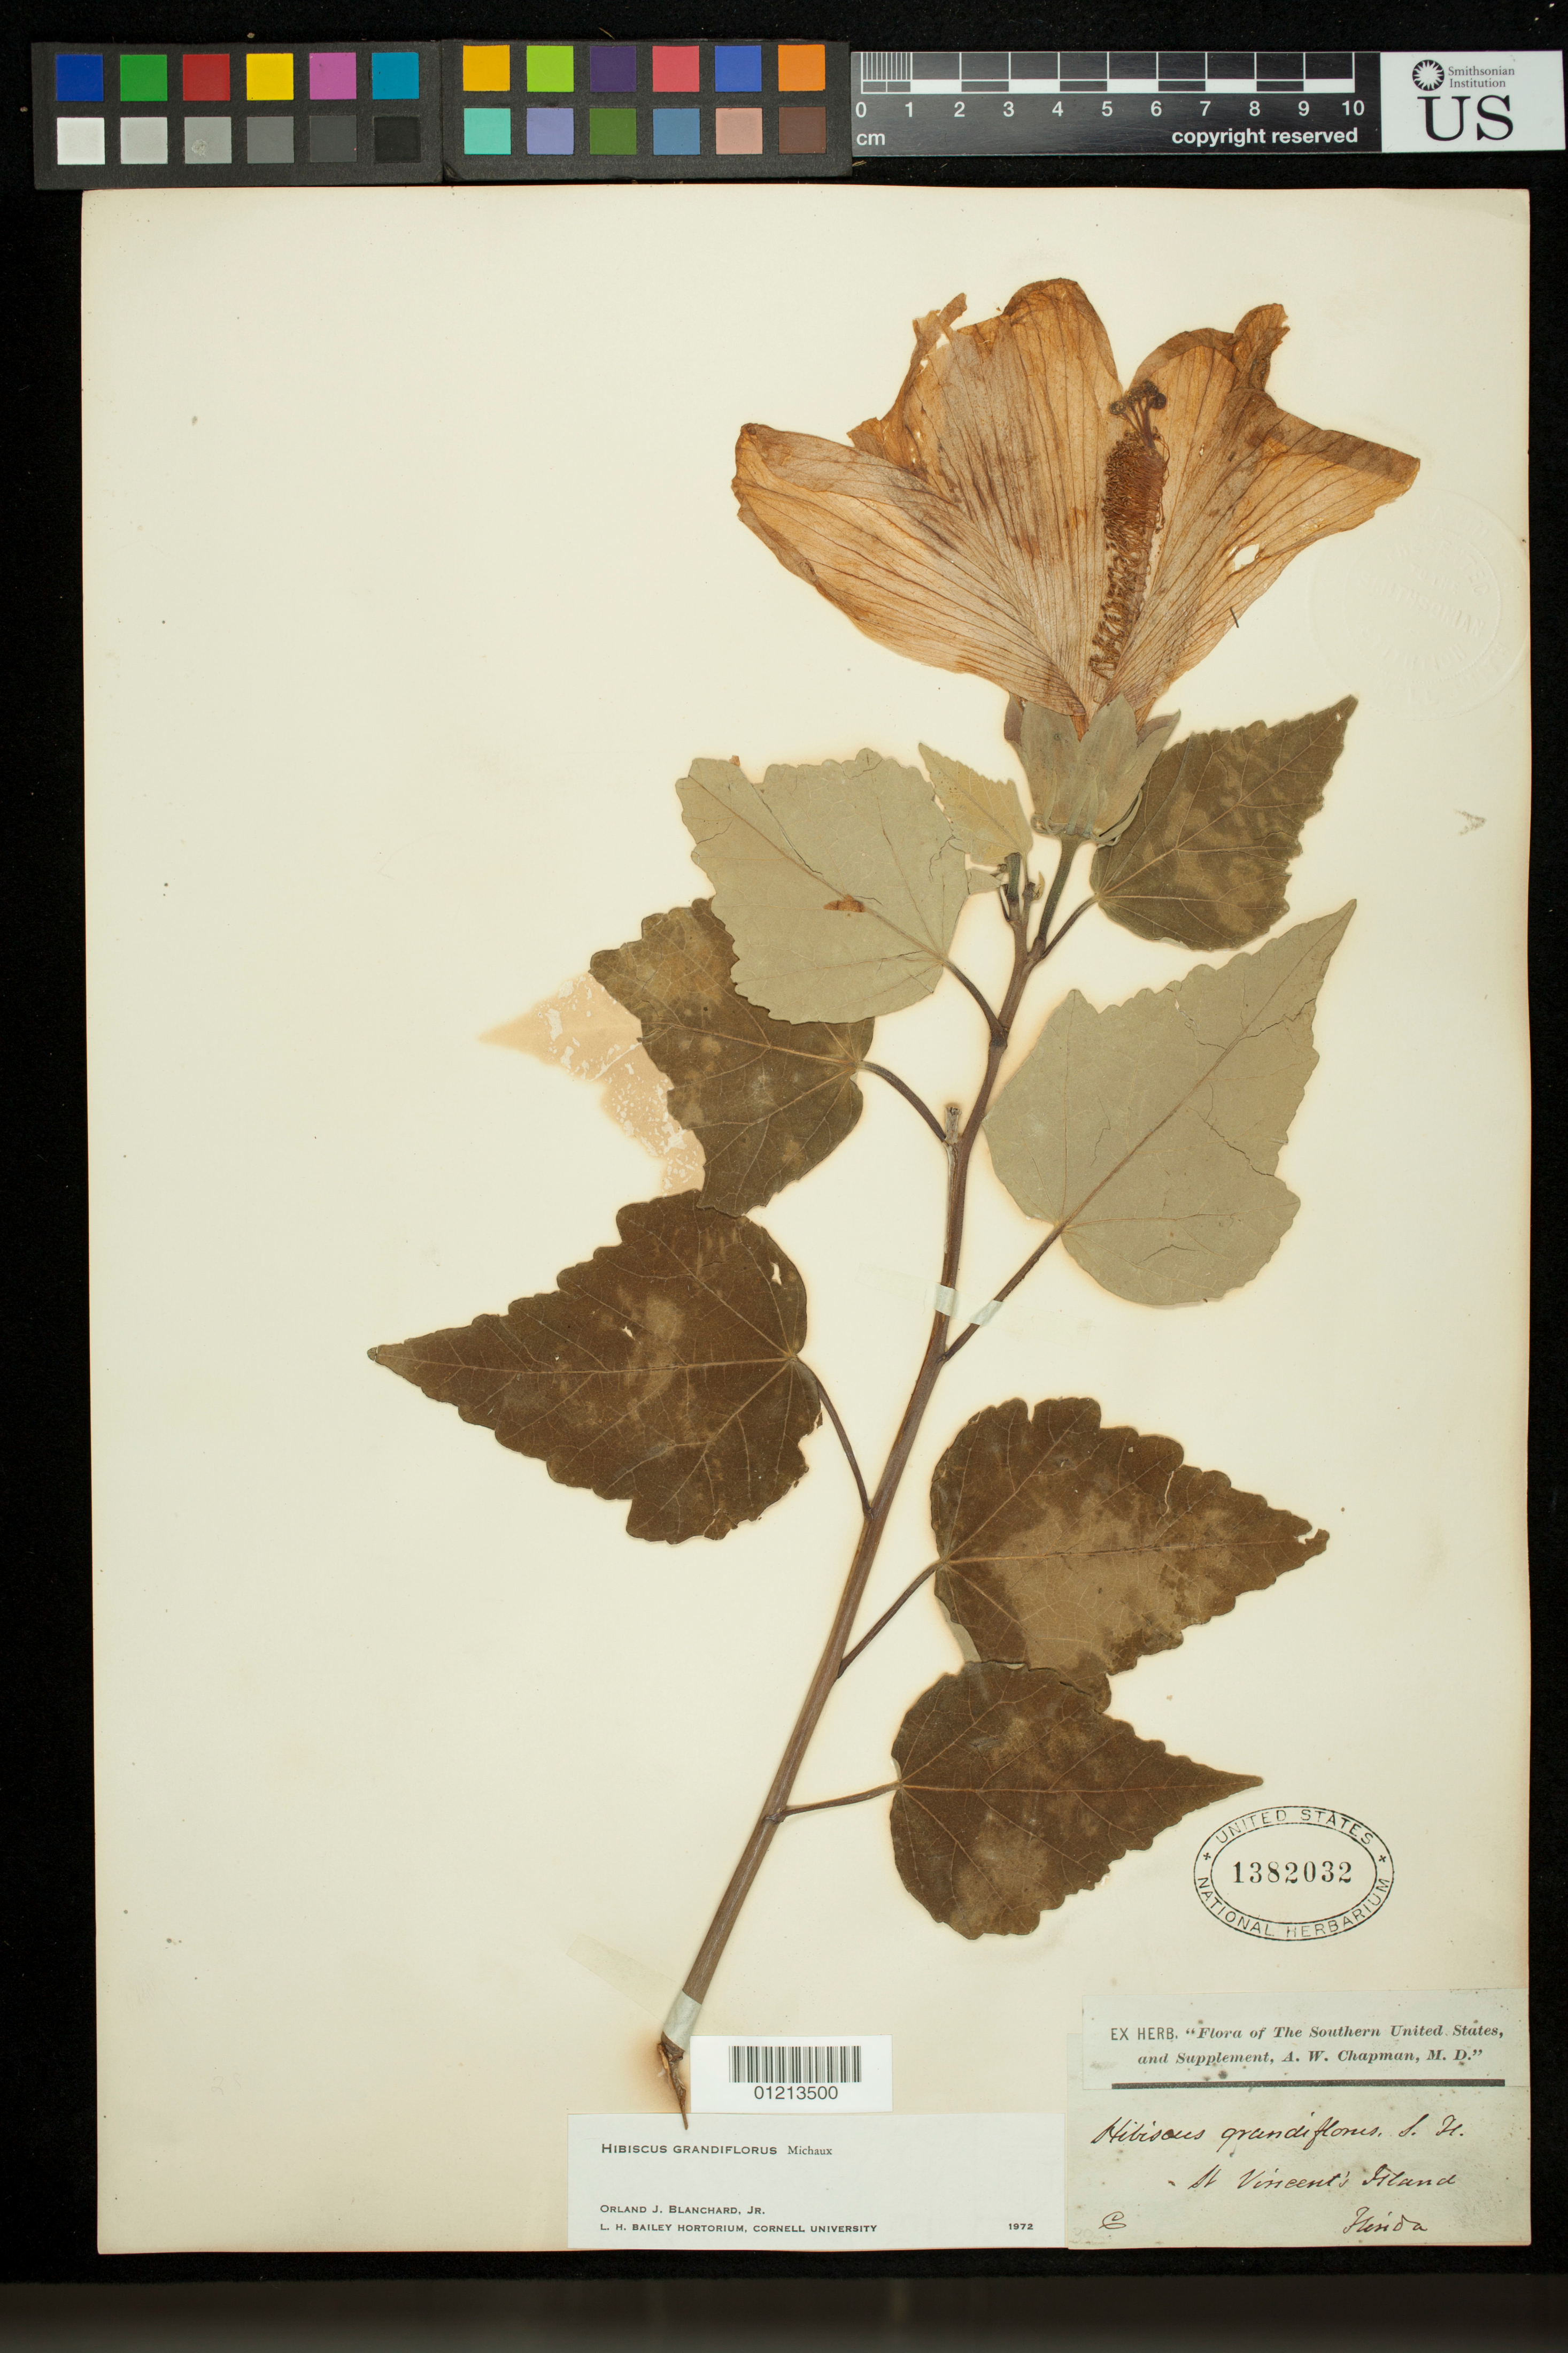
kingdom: Plantae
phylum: Tracheophyta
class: Magnoliopsida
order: Malvales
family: Malvaceae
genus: Hibiscus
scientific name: Hibiscus grandiflorus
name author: Michx.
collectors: A. W. Chapman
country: United States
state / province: Florida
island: St. Vincent's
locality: St. Vincent's Island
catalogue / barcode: US 1382032